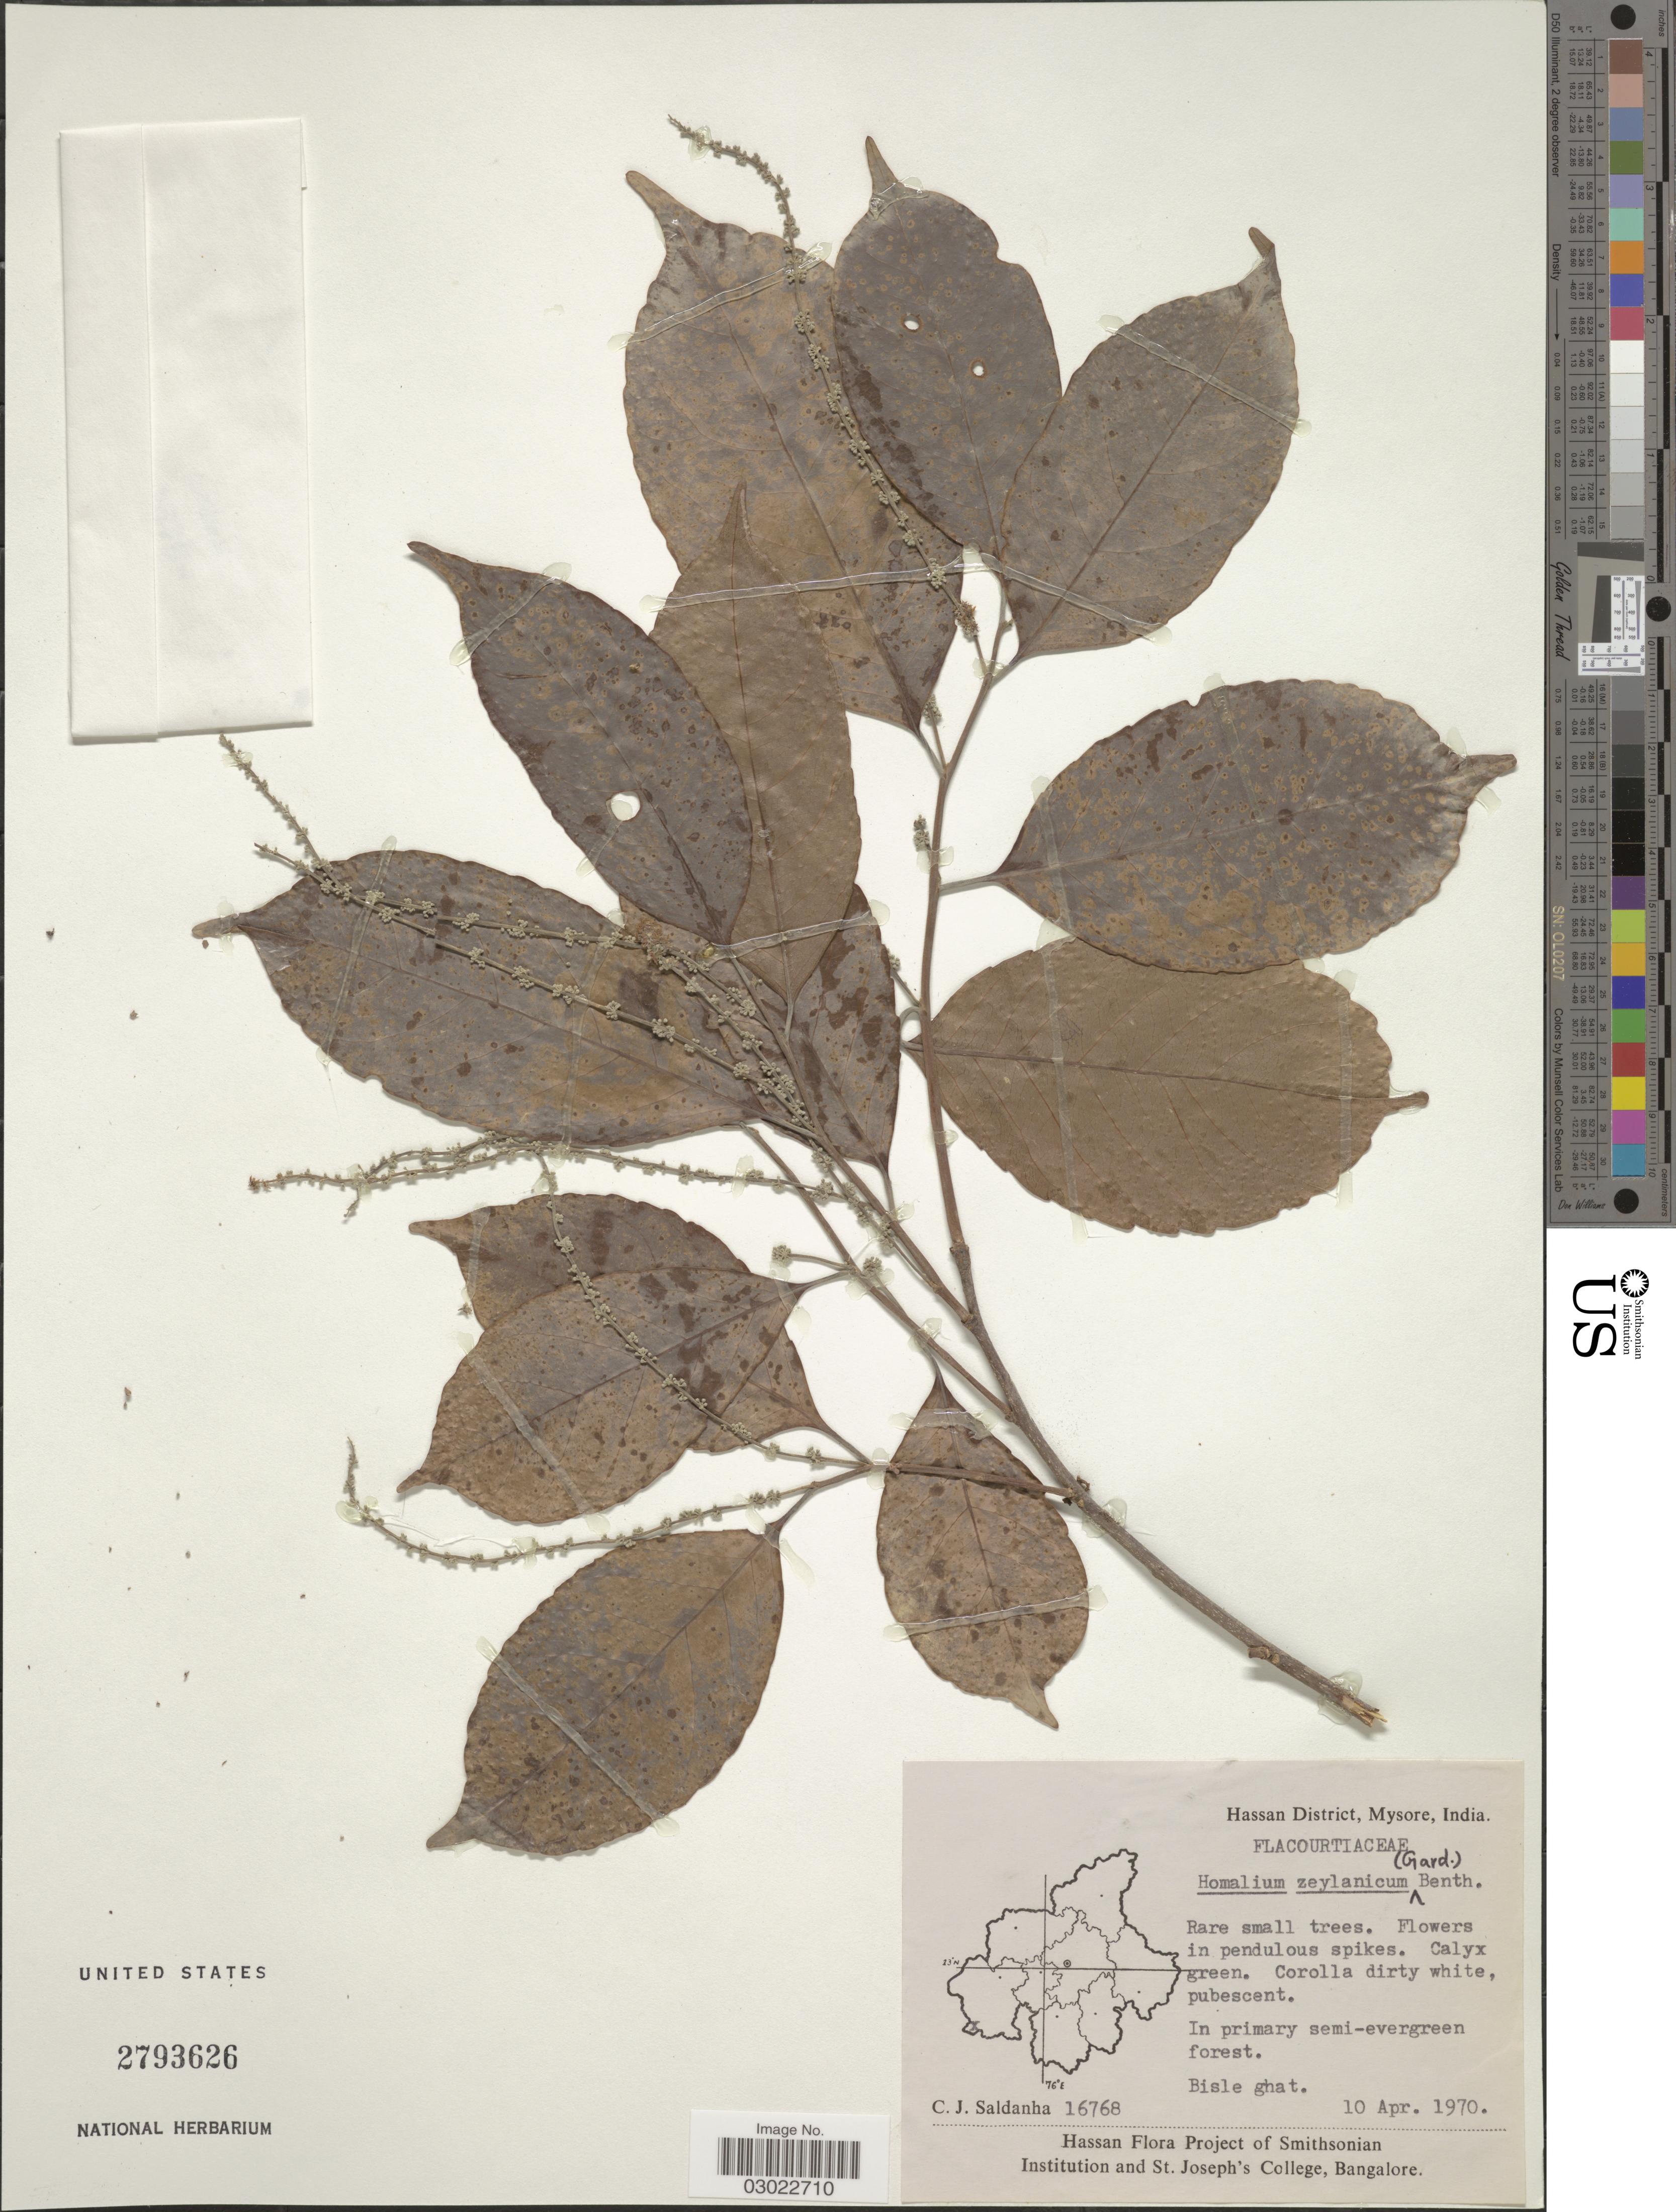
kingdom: Plantae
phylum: Tracheophyta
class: Magnoliopsida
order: Malpighiales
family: Salicaceae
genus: Homalium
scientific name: Homalium ceylanicum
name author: (Gardner) Benth.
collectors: C. J. Saldanha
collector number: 16768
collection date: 1970-04-10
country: India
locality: Hassan District, Mysore. Bisle ghat.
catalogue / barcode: US 2793626